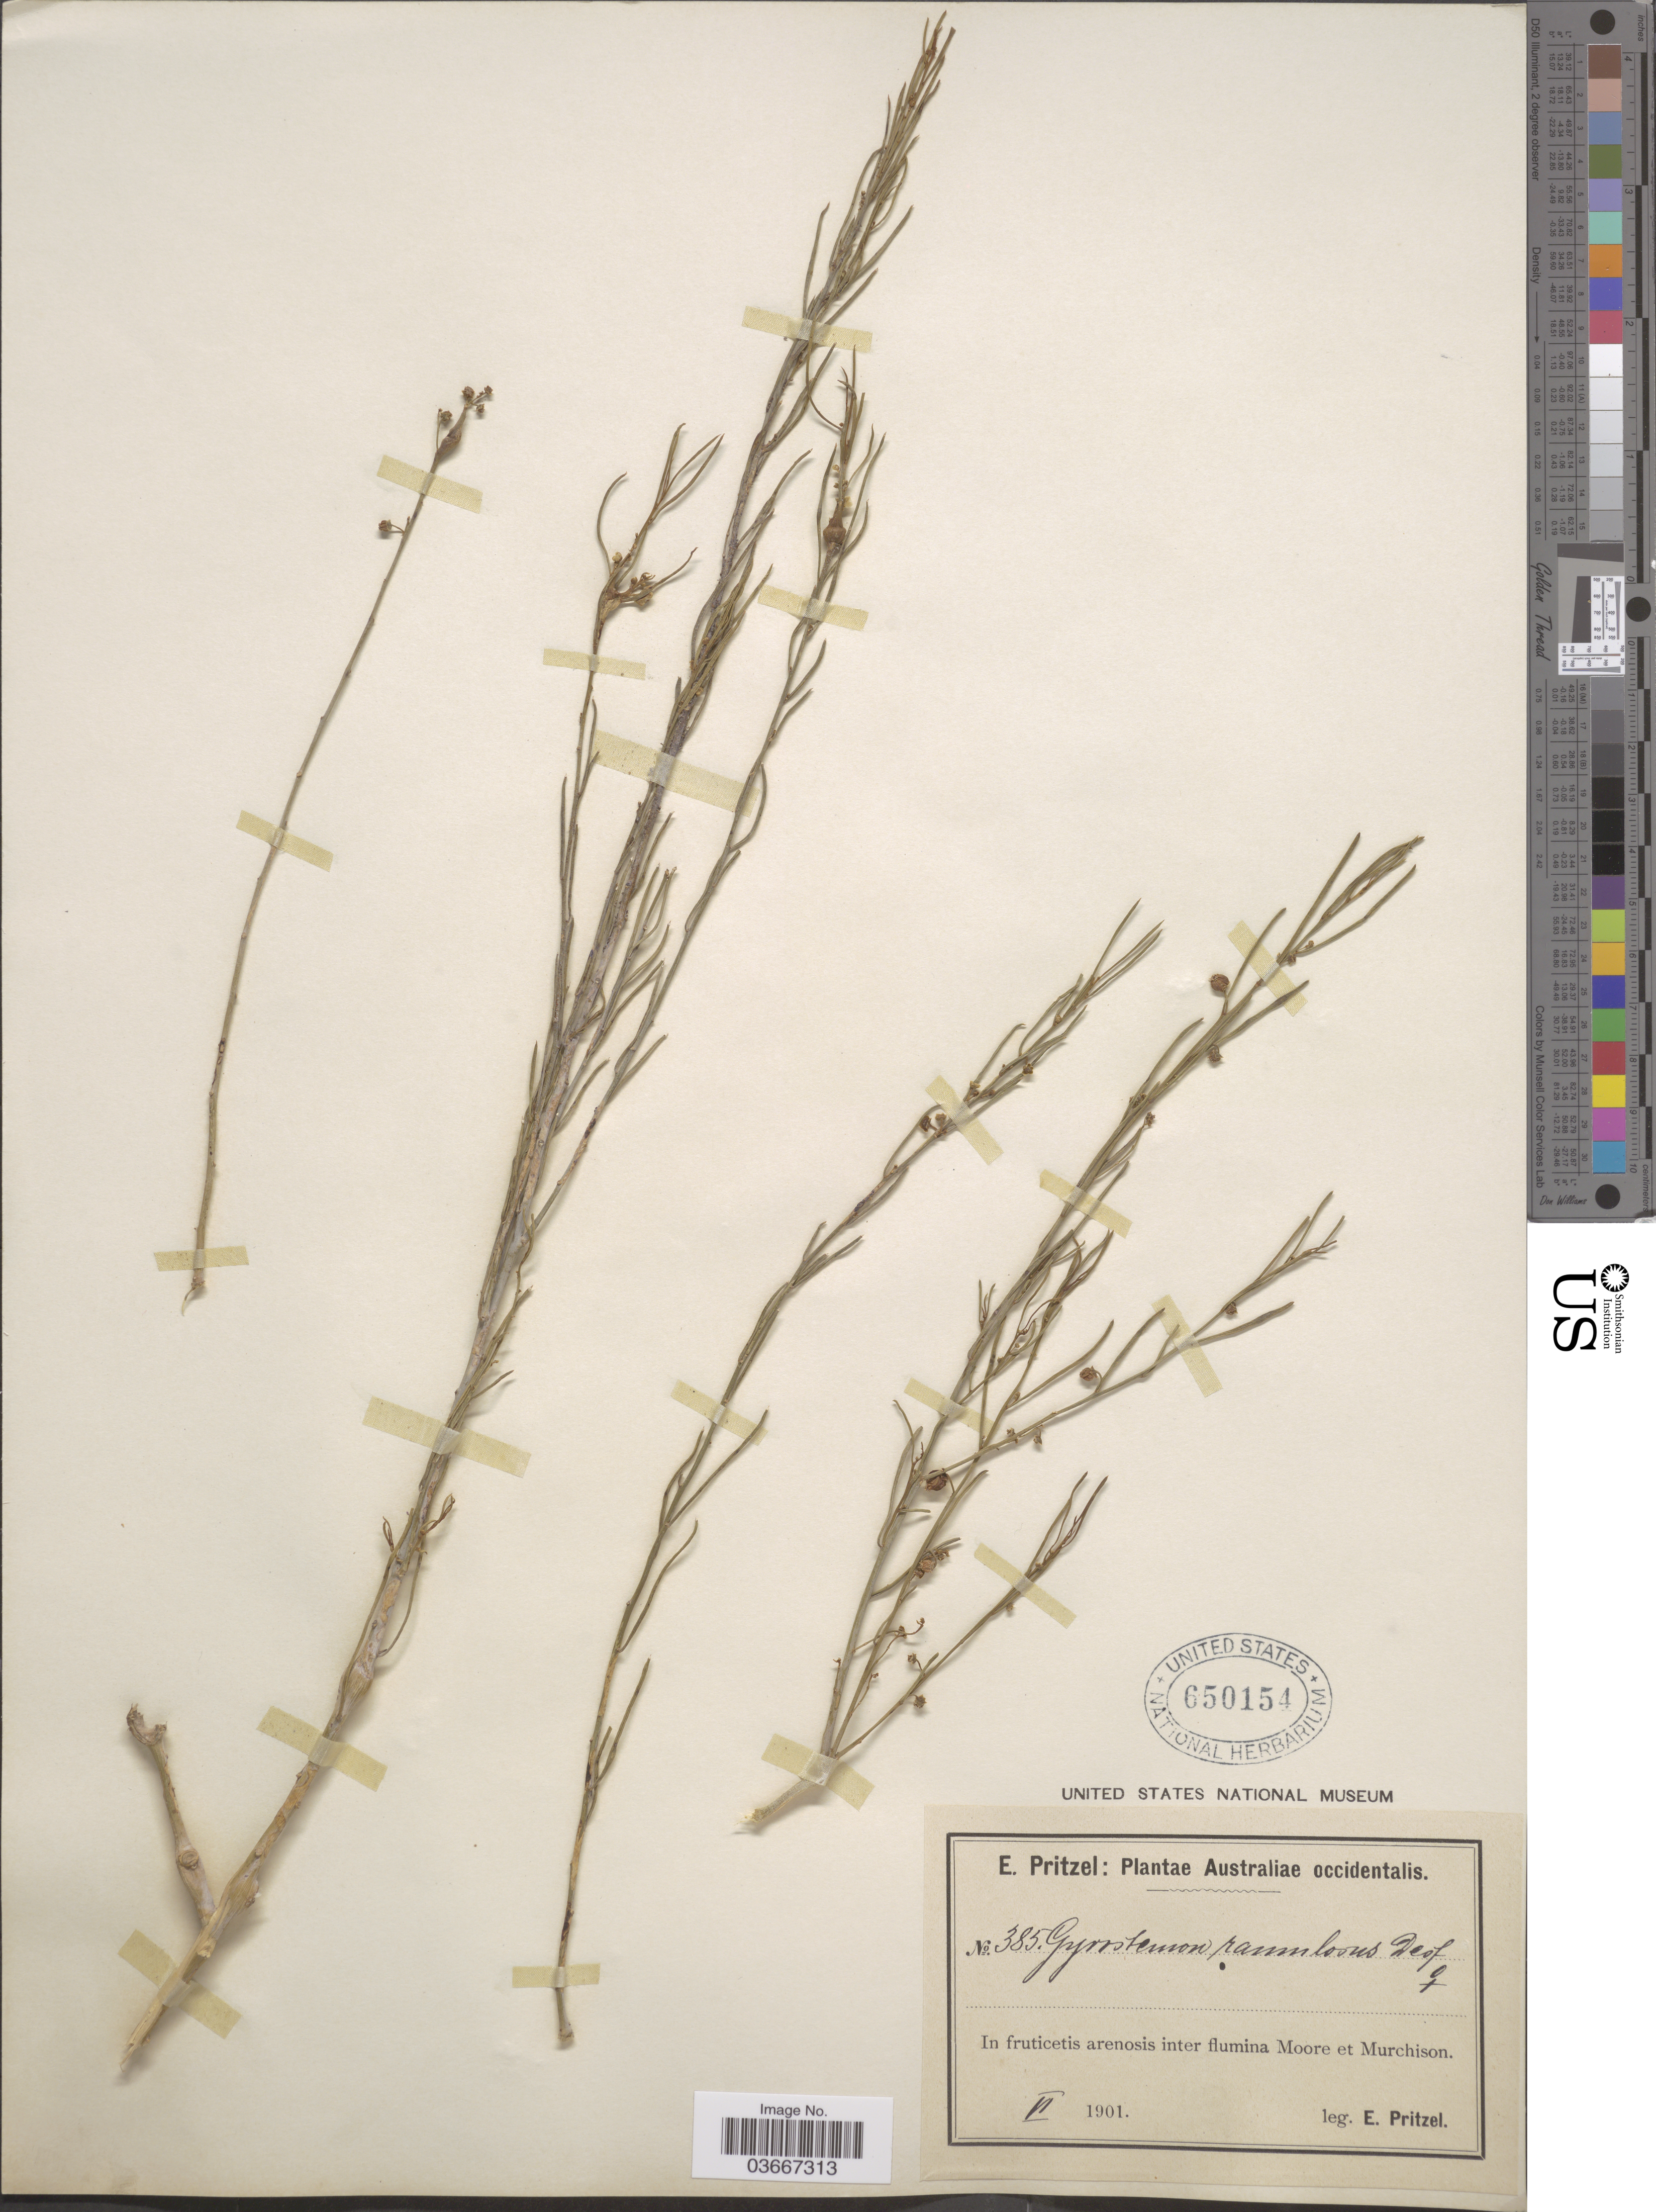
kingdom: Plantae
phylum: Tracheophyta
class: Magnoliopsida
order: Brassicales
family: Gyrostemonaceae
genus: Gyrostemon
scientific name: Gyrostemon ramulosus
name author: Desf.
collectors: E. G. Pritzel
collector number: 385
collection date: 1901-06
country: Australia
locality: Australiae occidentalis. Inter flumina Moore et Murchison.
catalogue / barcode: US 650154